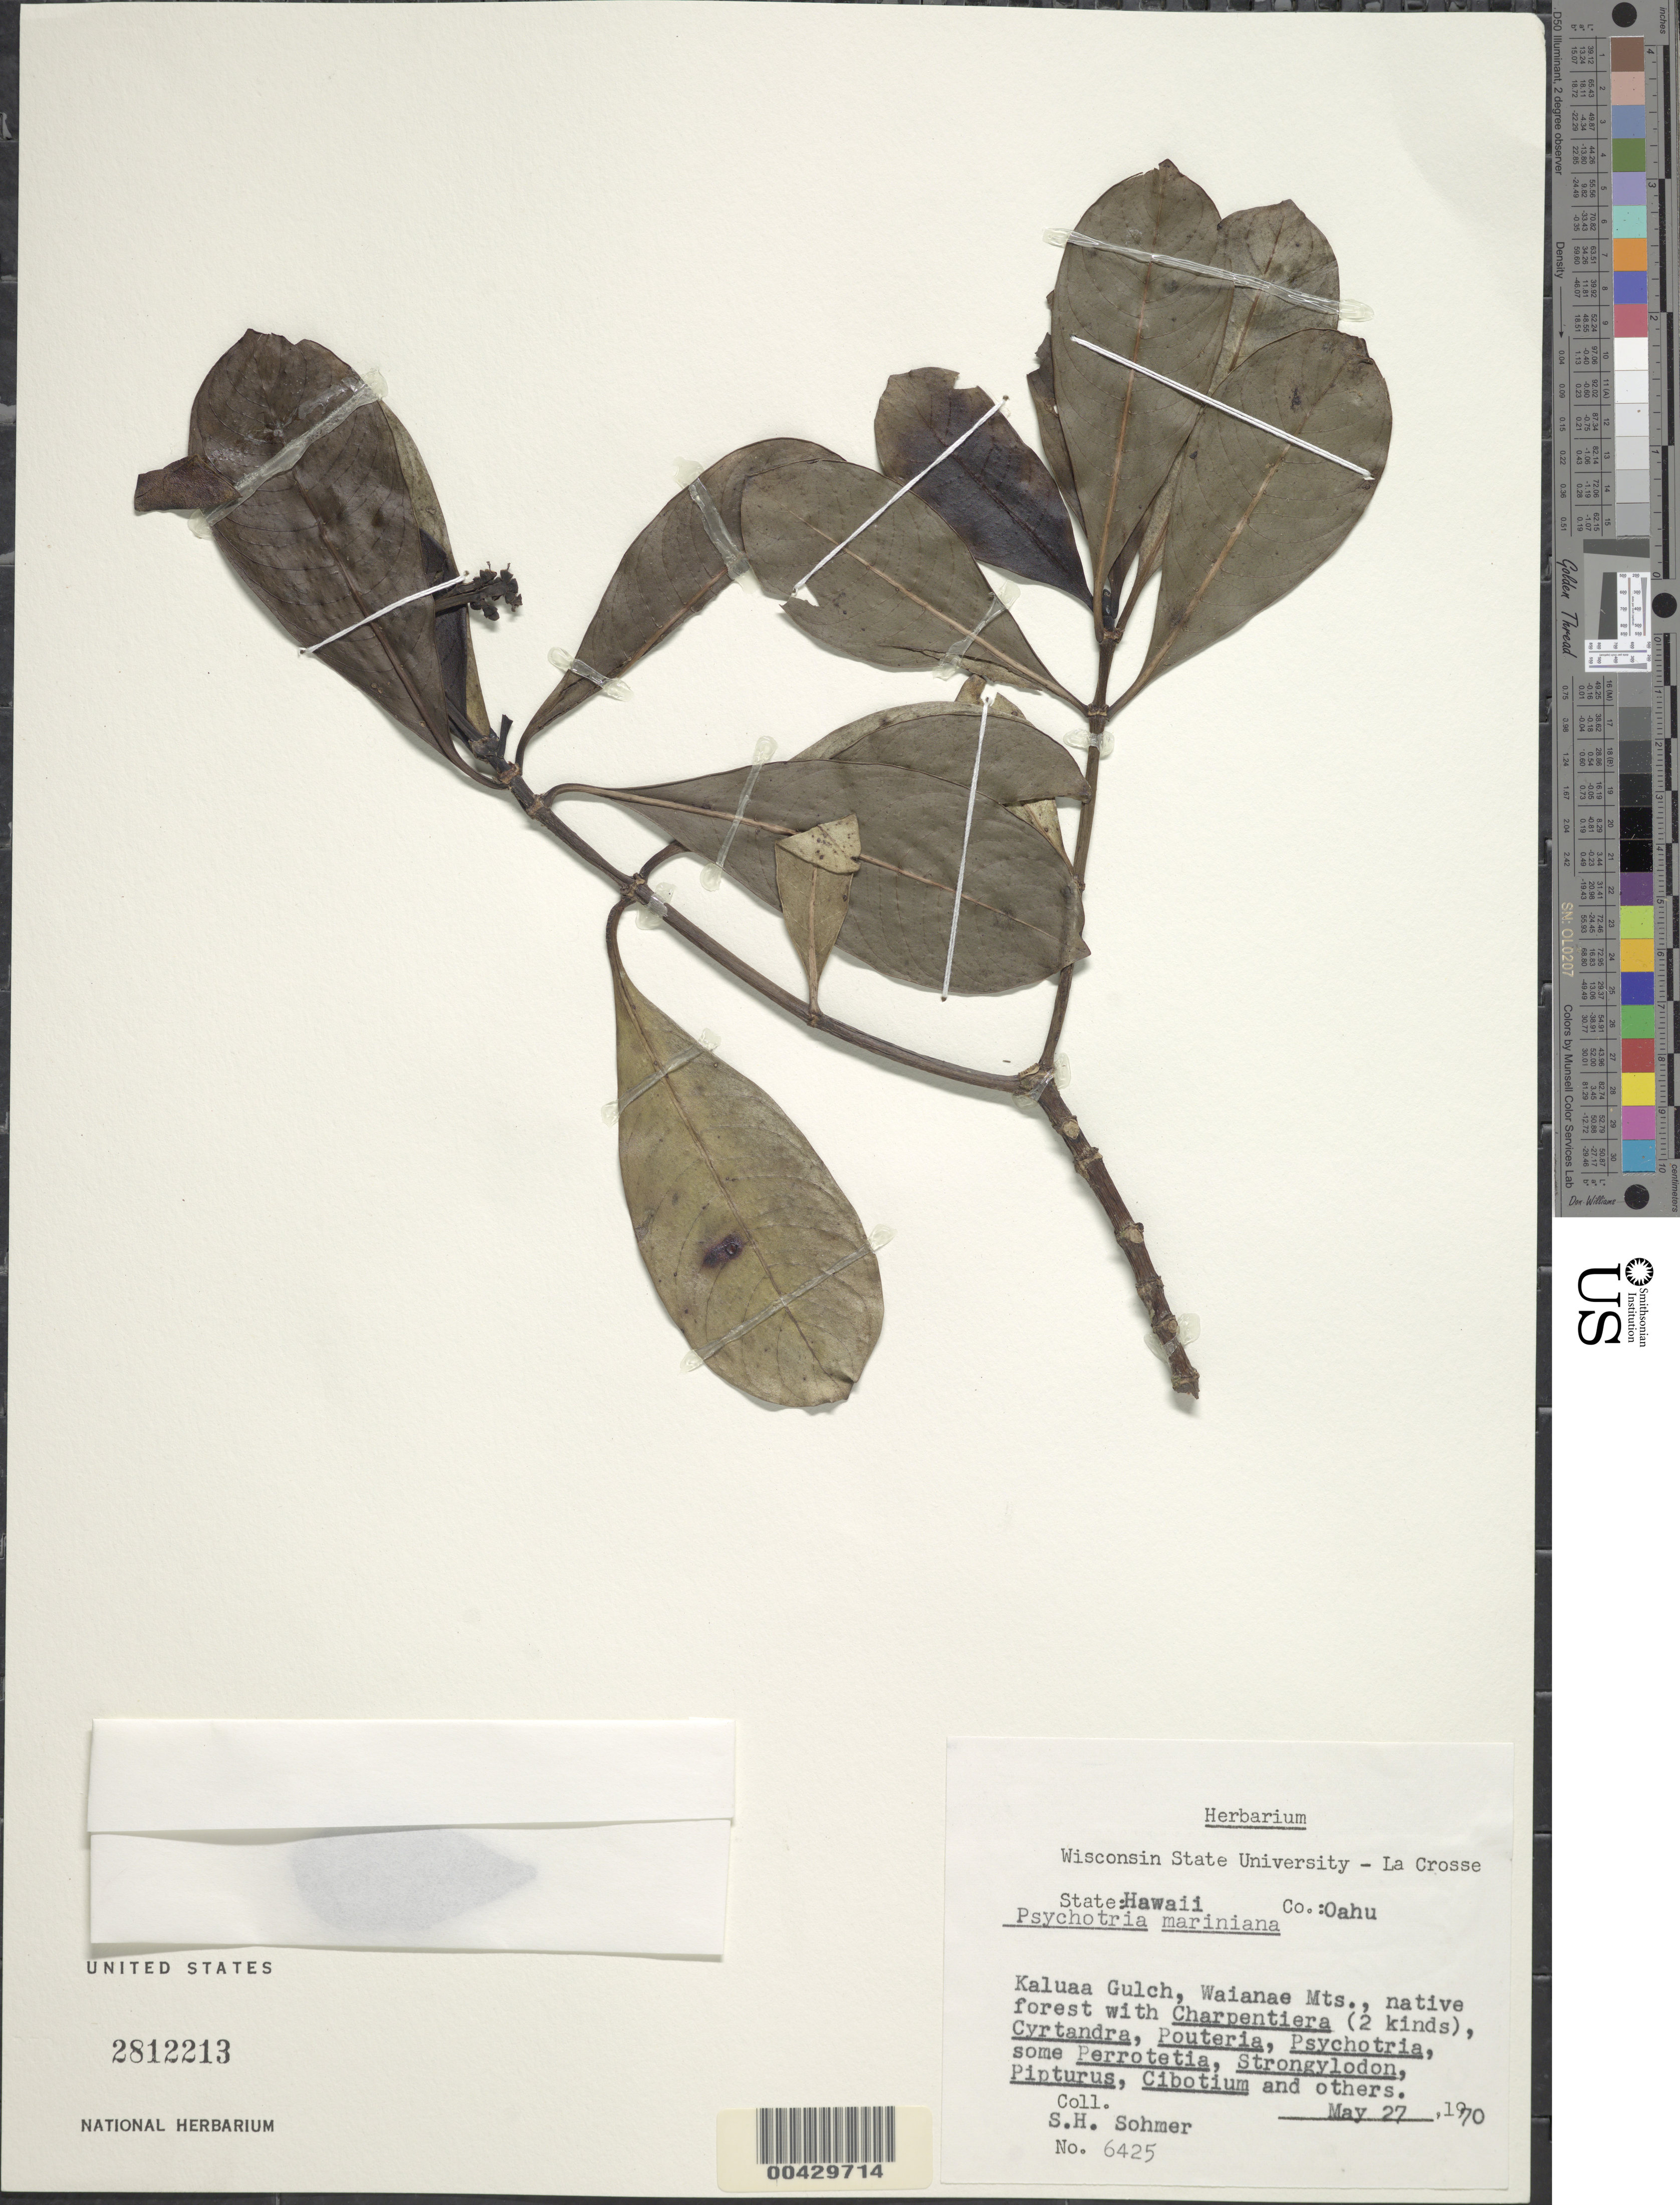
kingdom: Plantae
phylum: Tracheophyta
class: Magnoliopsida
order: Gentianales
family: Rubiaceae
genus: Psychotria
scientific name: Psychotria mariniana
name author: (Cham. & Schltdl.) Fosberg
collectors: S. H. Sohmer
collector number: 6425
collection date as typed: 27 May 1970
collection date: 1970-05-27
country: United States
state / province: Hawaii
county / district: Honolulu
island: Oahu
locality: Kaluaa Gulch, Waianae Mountains.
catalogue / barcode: US 2812213